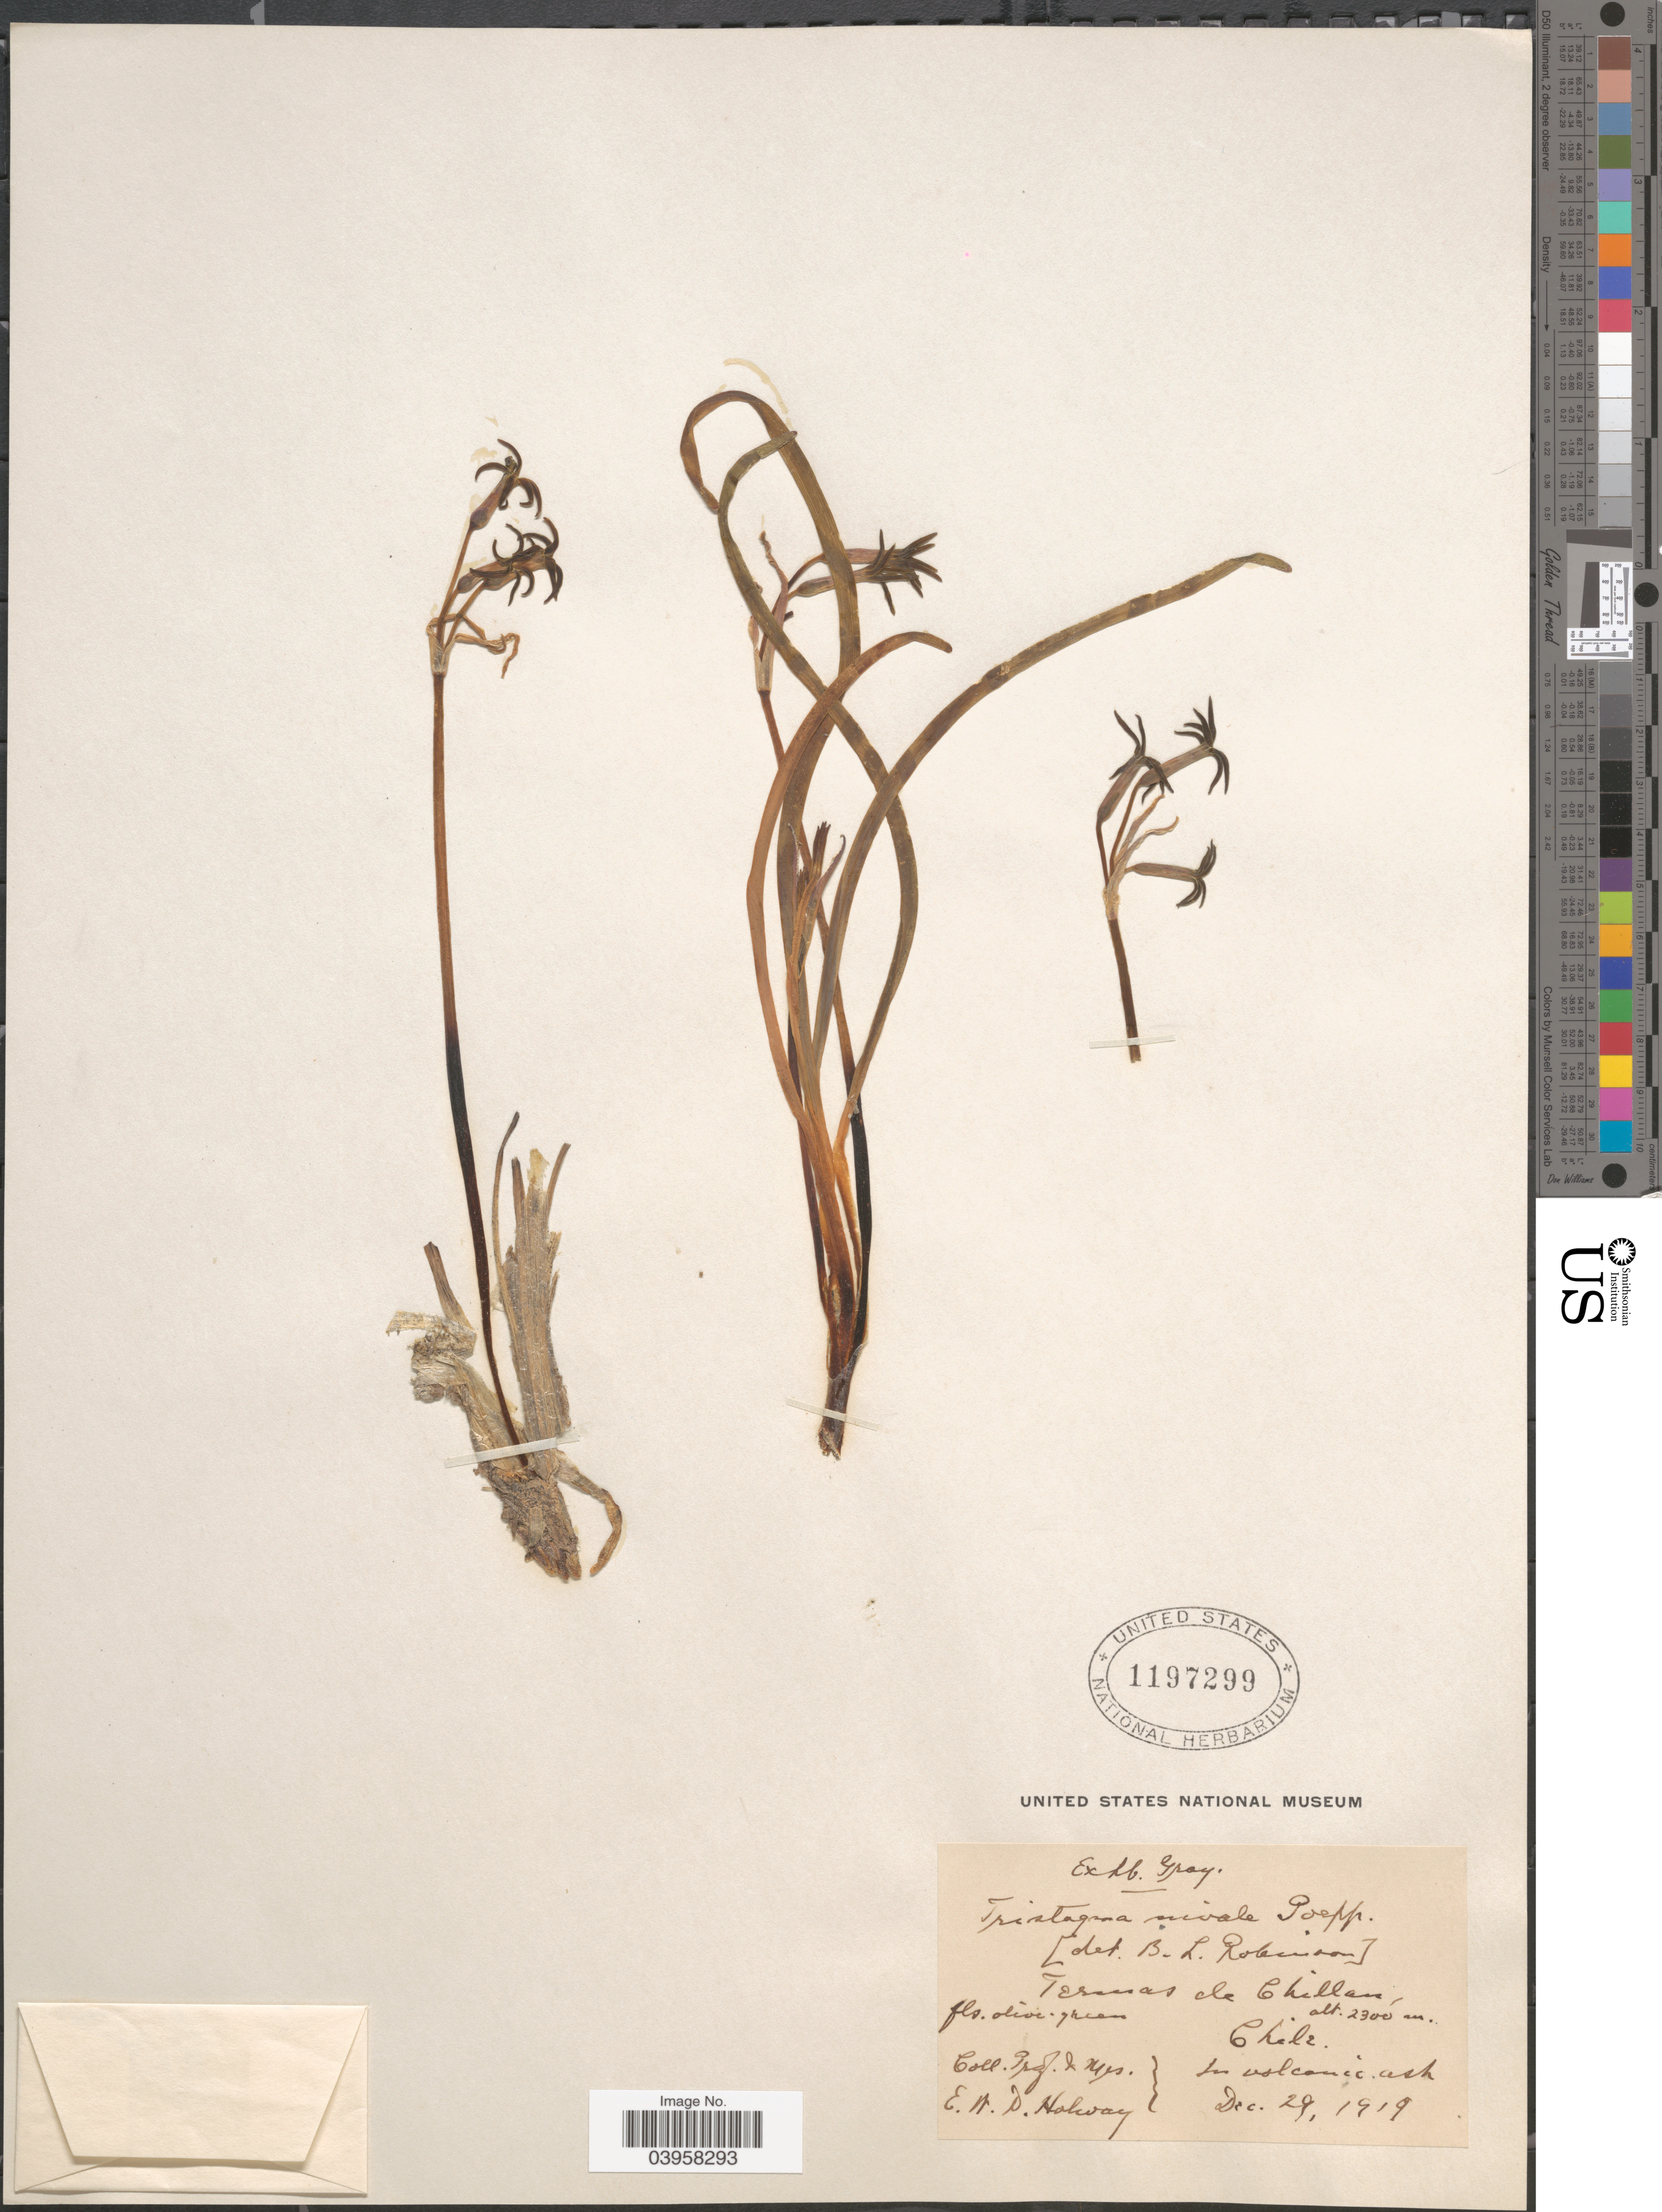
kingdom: Plantae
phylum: Tracheophyta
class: Liliopsida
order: Asparagales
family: Amaryllidaceae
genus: Tristagma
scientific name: Tristagma nivale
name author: Poepp.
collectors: E. W. D. Holway & E. Holway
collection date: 1919-12-29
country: Chile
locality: Termas de Chillan. In volcanic ash.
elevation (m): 2300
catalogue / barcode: US 1197299